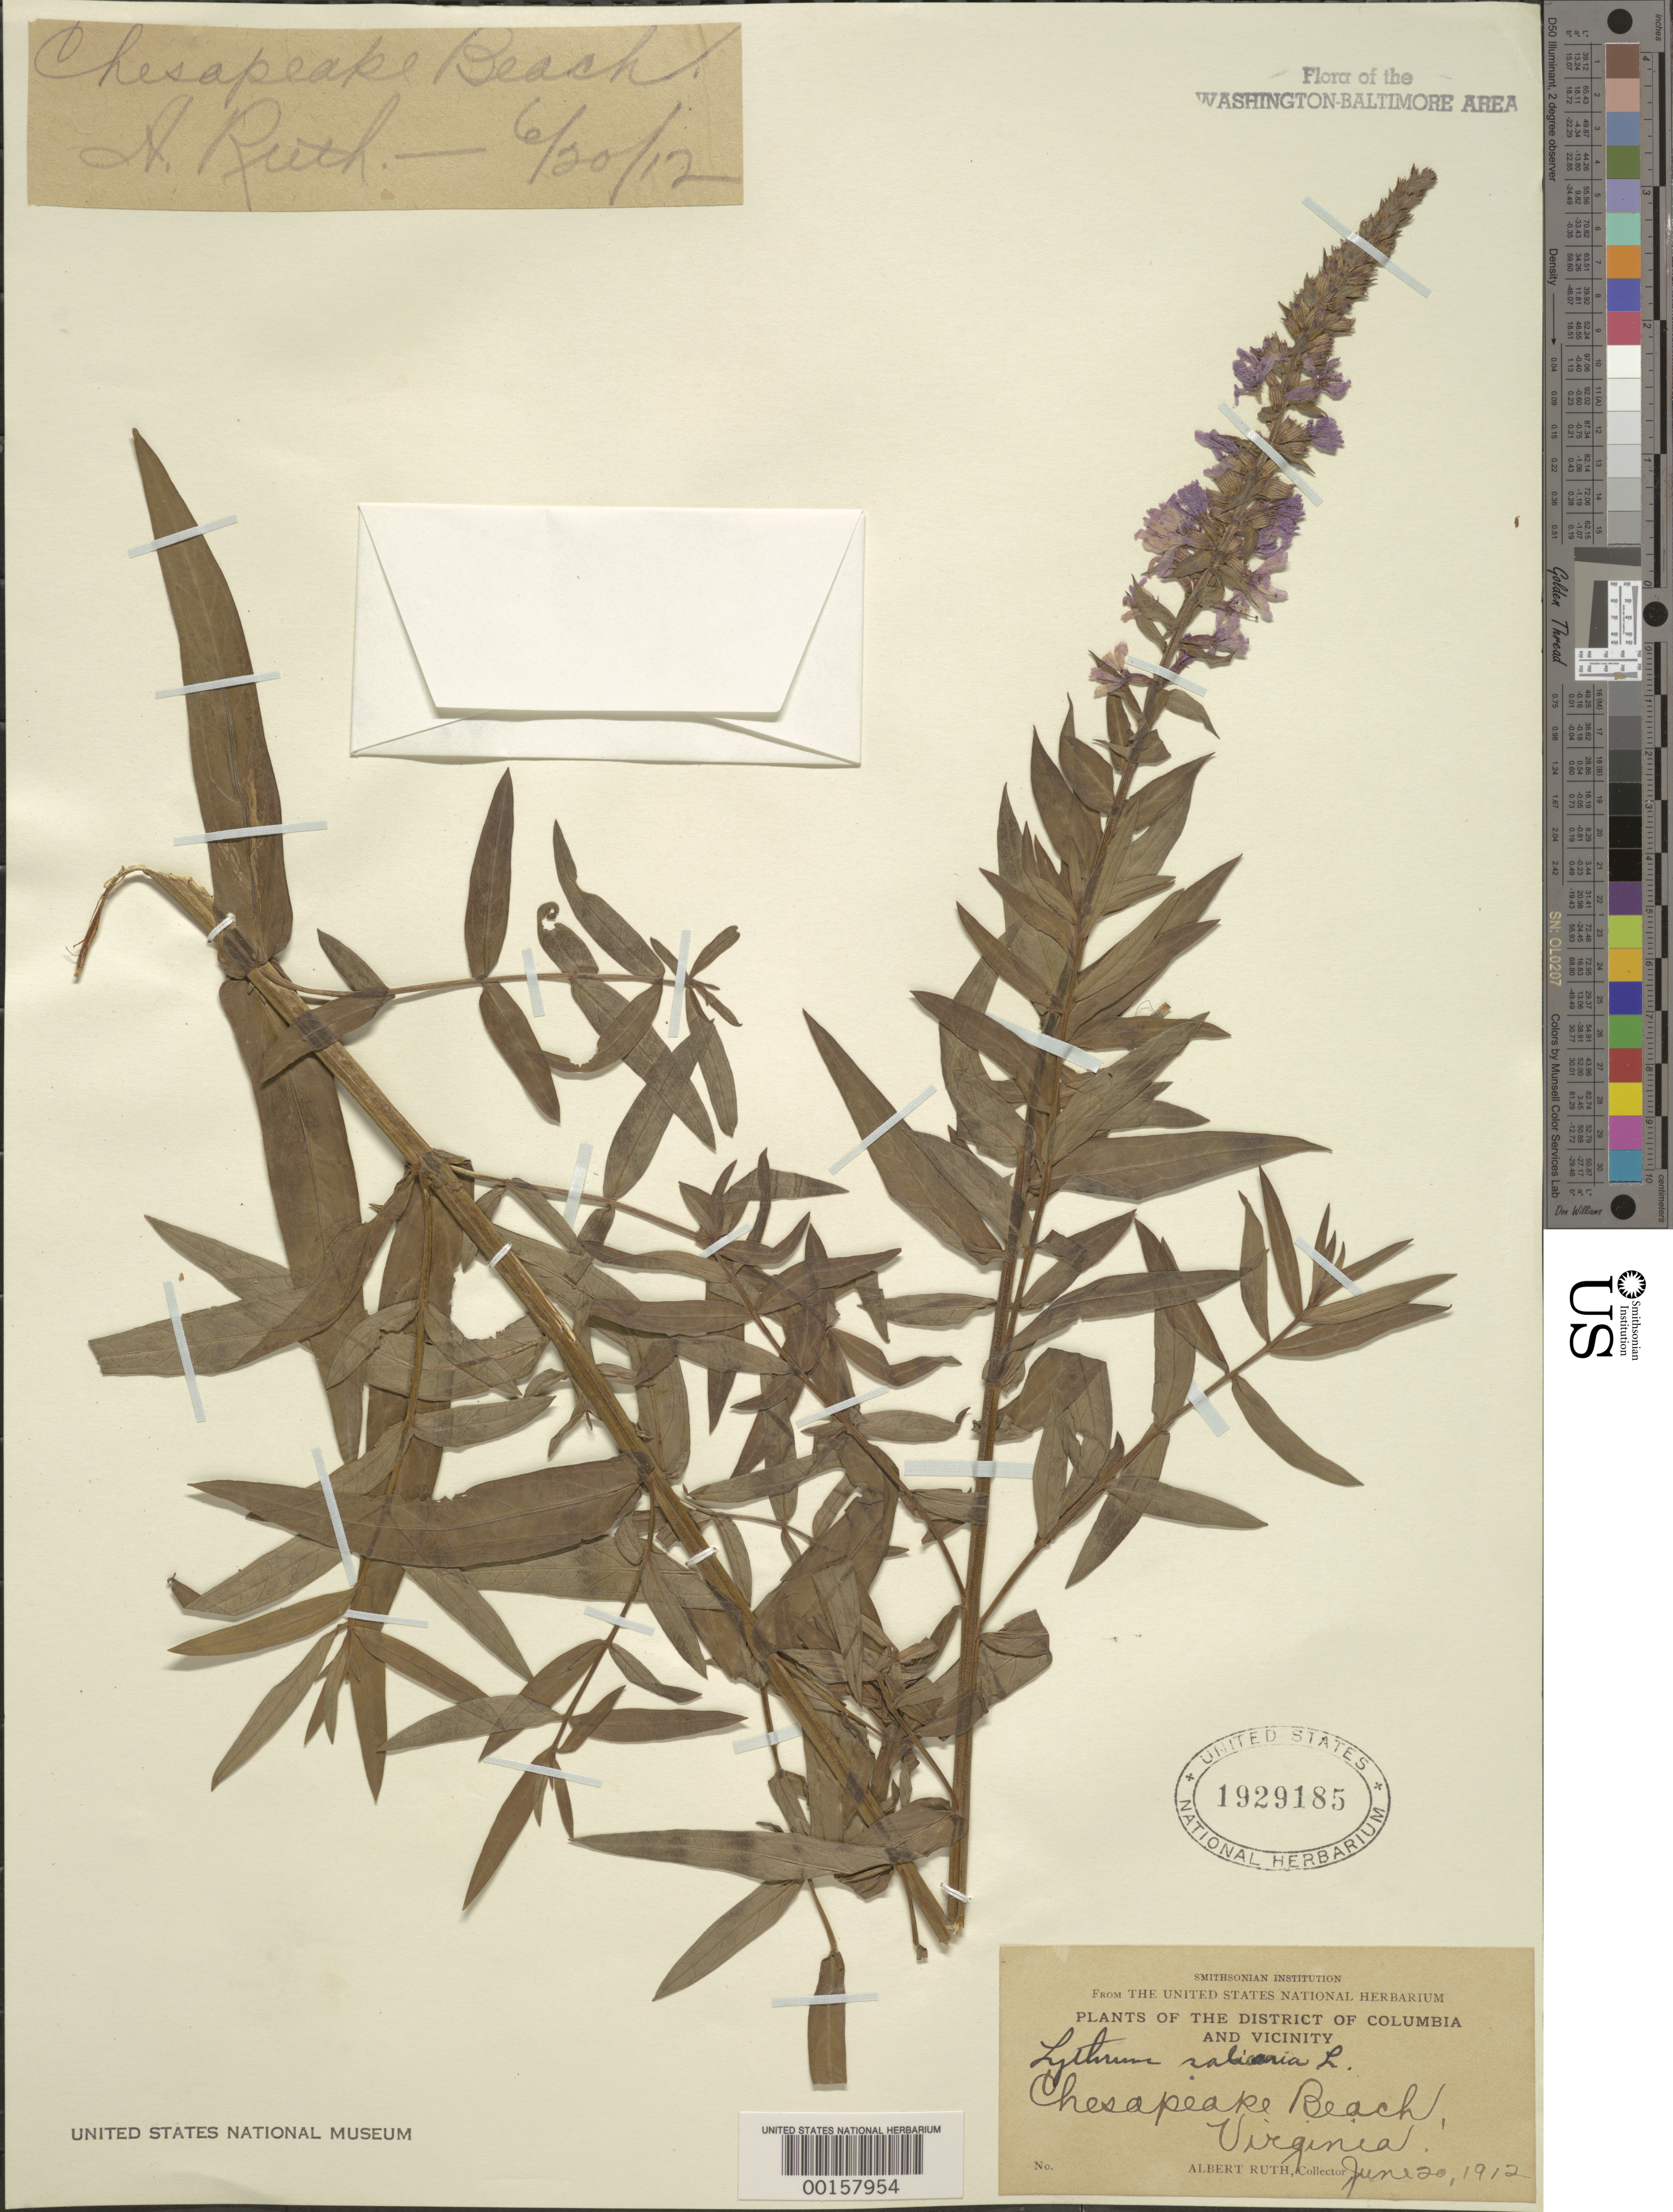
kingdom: Plantae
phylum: Tracheophyta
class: Magnoliopsida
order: Myrtales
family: Lythraceae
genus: Lythrum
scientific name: Lythrum salicaria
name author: L.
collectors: A. Ruth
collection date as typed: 20 Jun 1912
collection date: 1912-06-20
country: United States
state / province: Virginia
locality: Chesapeake Beach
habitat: Beach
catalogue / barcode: US 1929185